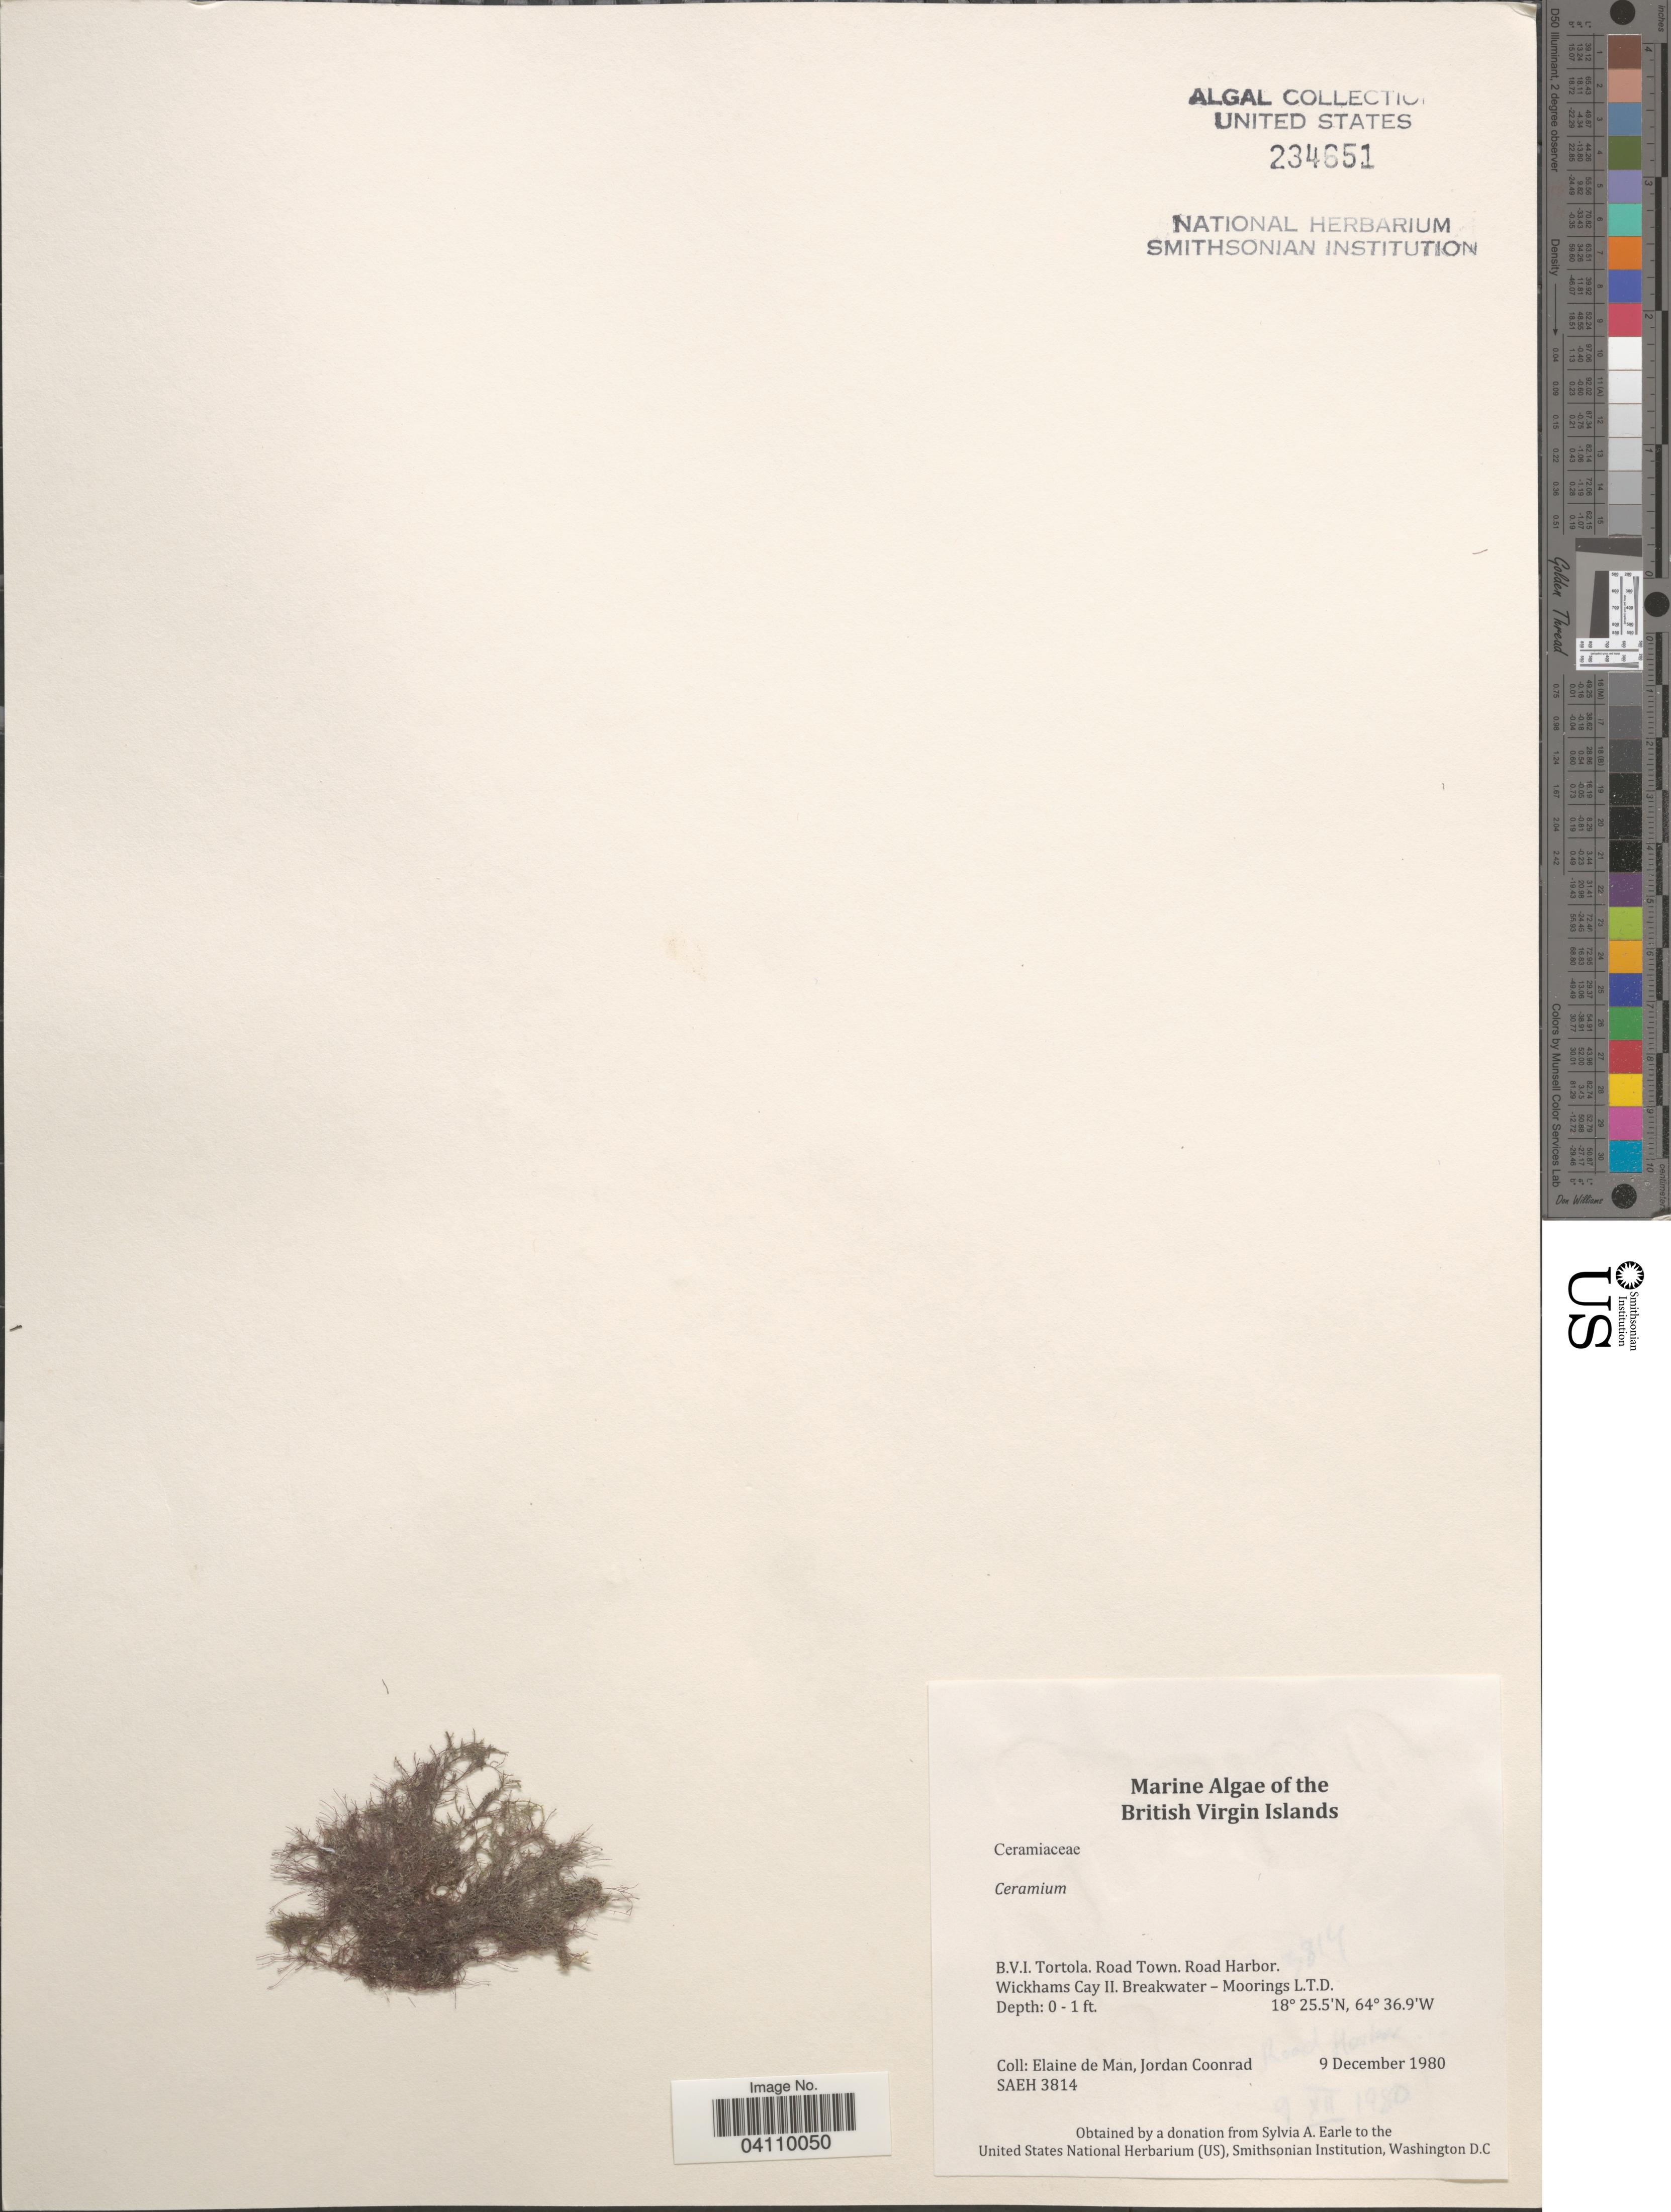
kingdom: Plantae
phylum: Rhodophyta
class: Florideophyceae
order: Ceramiales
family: Ceramiaceae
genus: Ceramium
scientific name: Ceramium sp.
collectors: E. de Man & J. Coonrad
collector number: SAEH 3814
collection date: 1980-12-09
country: British Virgin Islands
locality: Tortola. Road Town. Road Harbor. Wickhams Cay II. Breakwater - Moorings L.T.D.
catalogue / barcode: US 234651